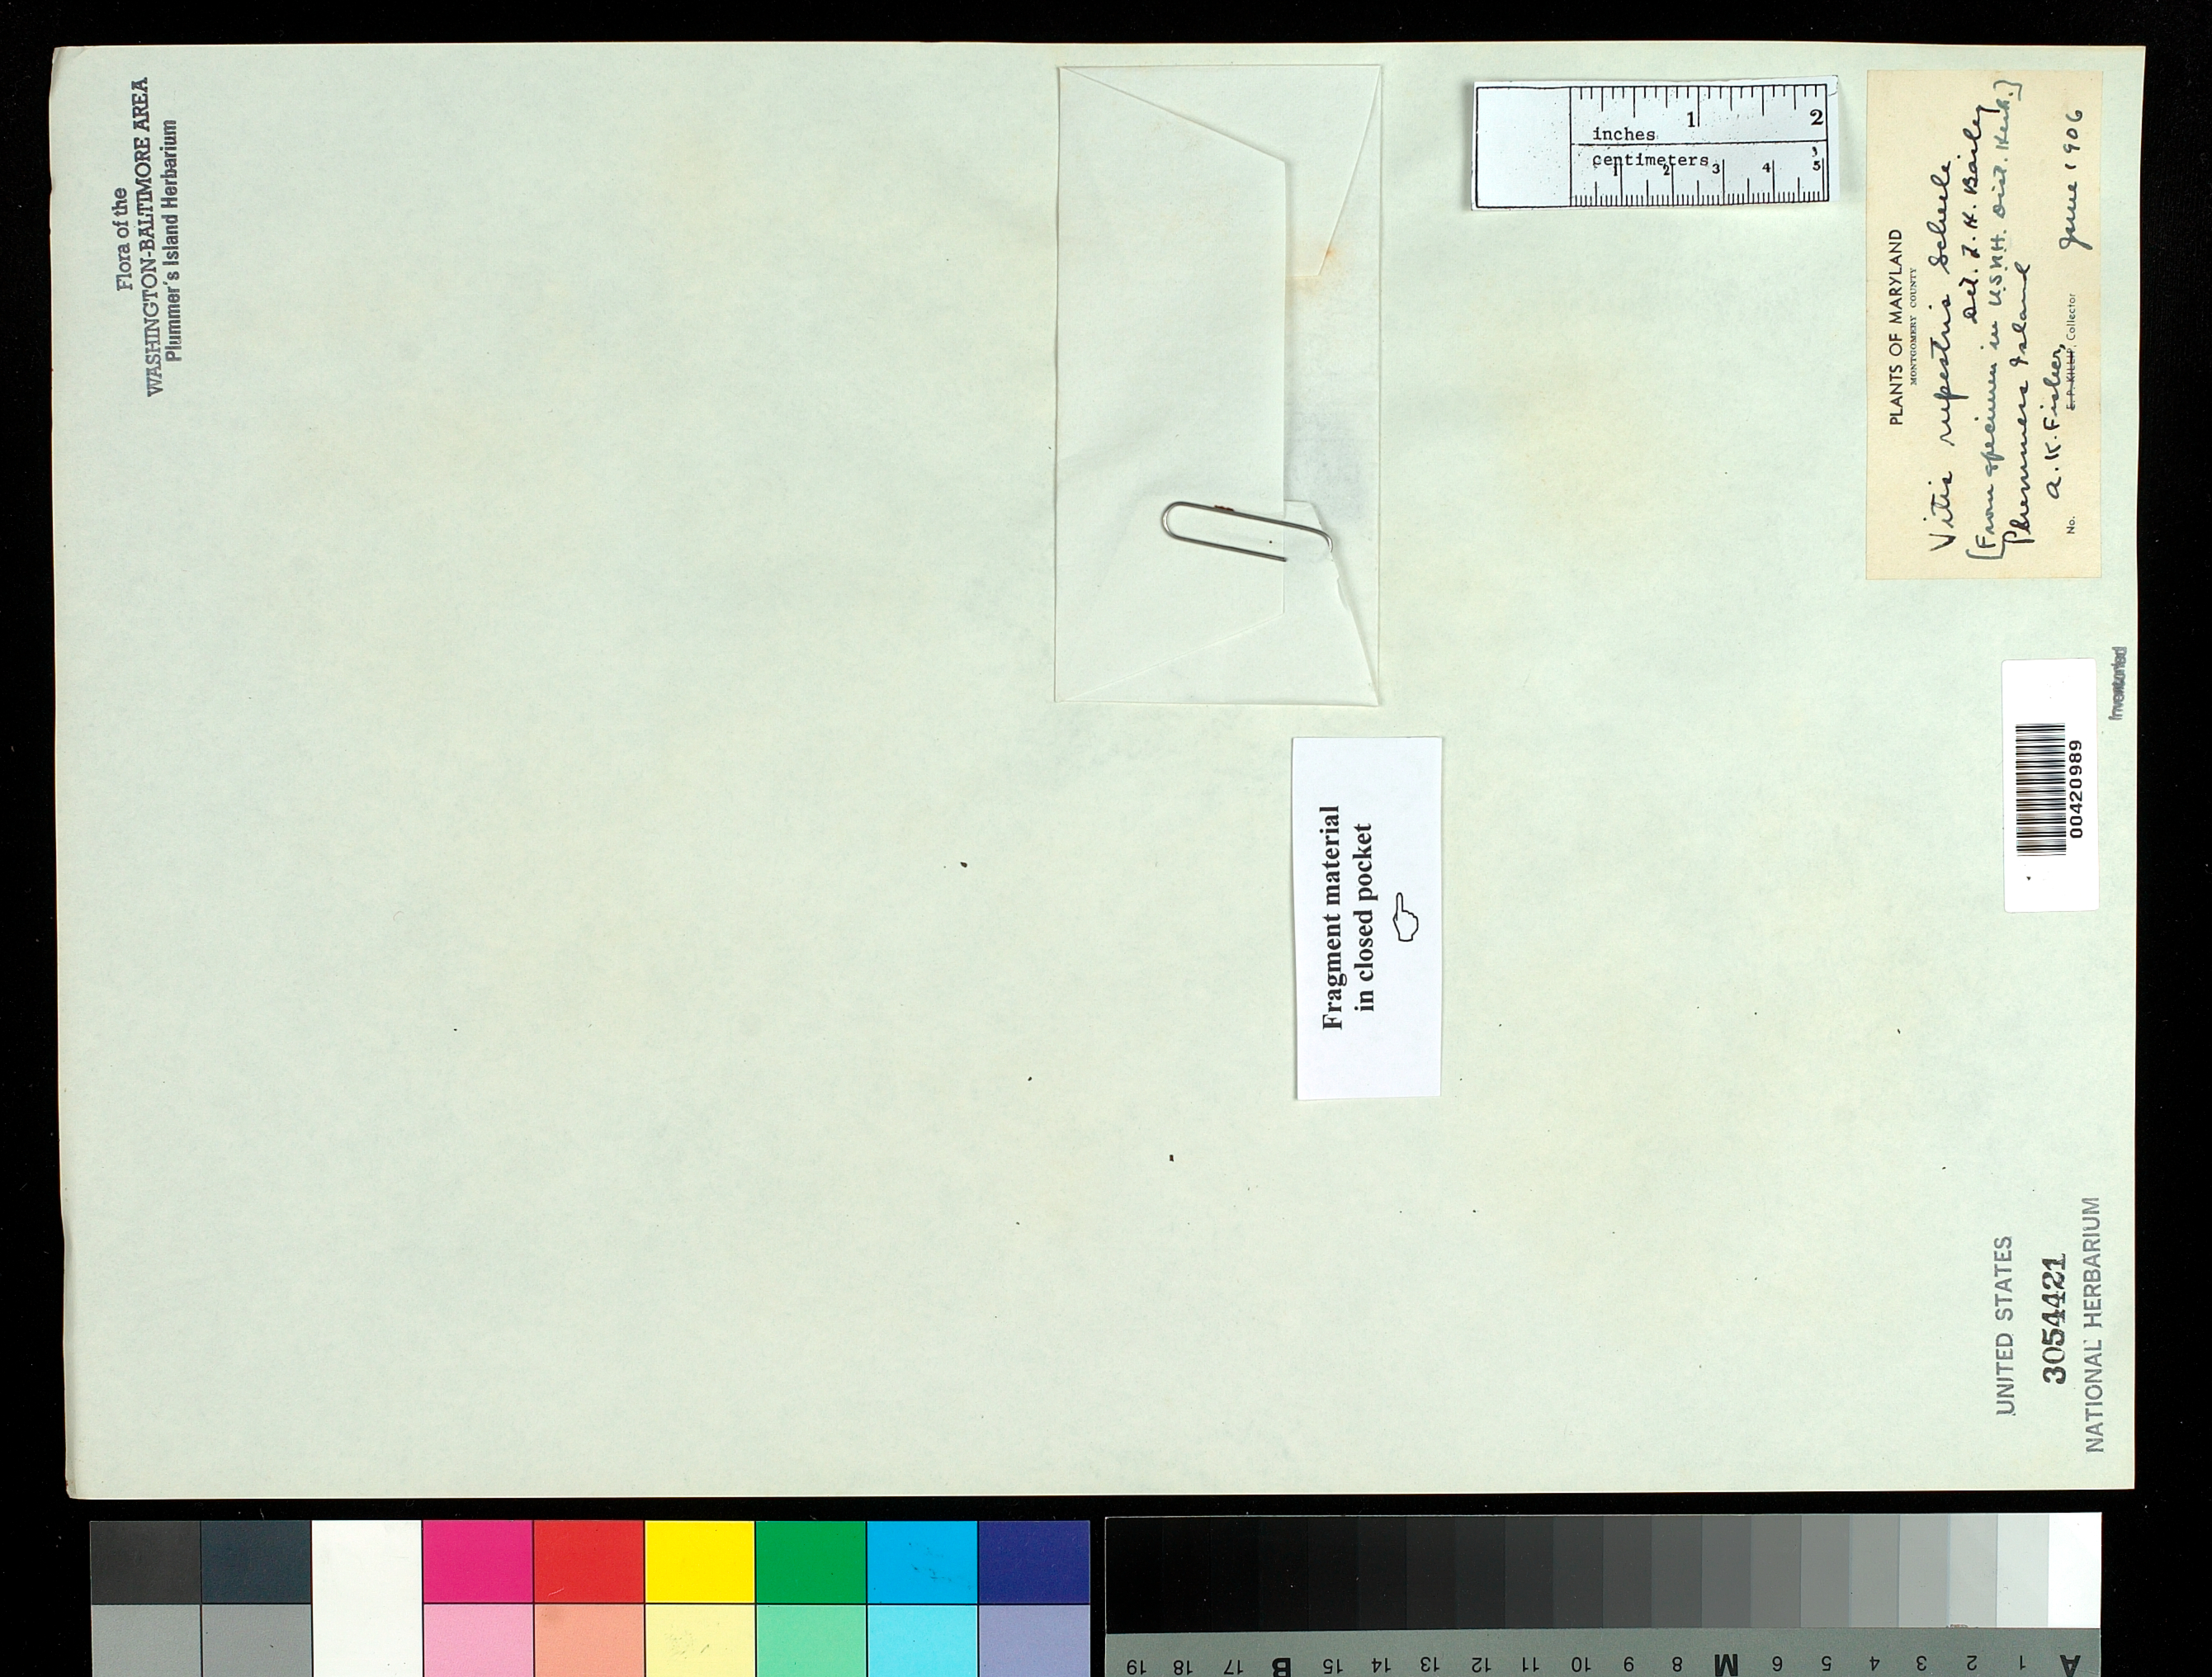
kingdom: Plantae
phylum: Tracheophyta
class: Magnoliopsida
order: Vitales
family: Vitaceae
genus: Vitis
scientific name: Vitis rupestris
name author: Scheele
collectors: A. K. Fisher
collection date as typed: Jun 1906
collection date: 1906-06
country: United States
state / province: Maryland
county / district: Montgomery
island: Plummers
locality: Plummer's Island C. & O. Canal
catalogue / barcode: US 3054421